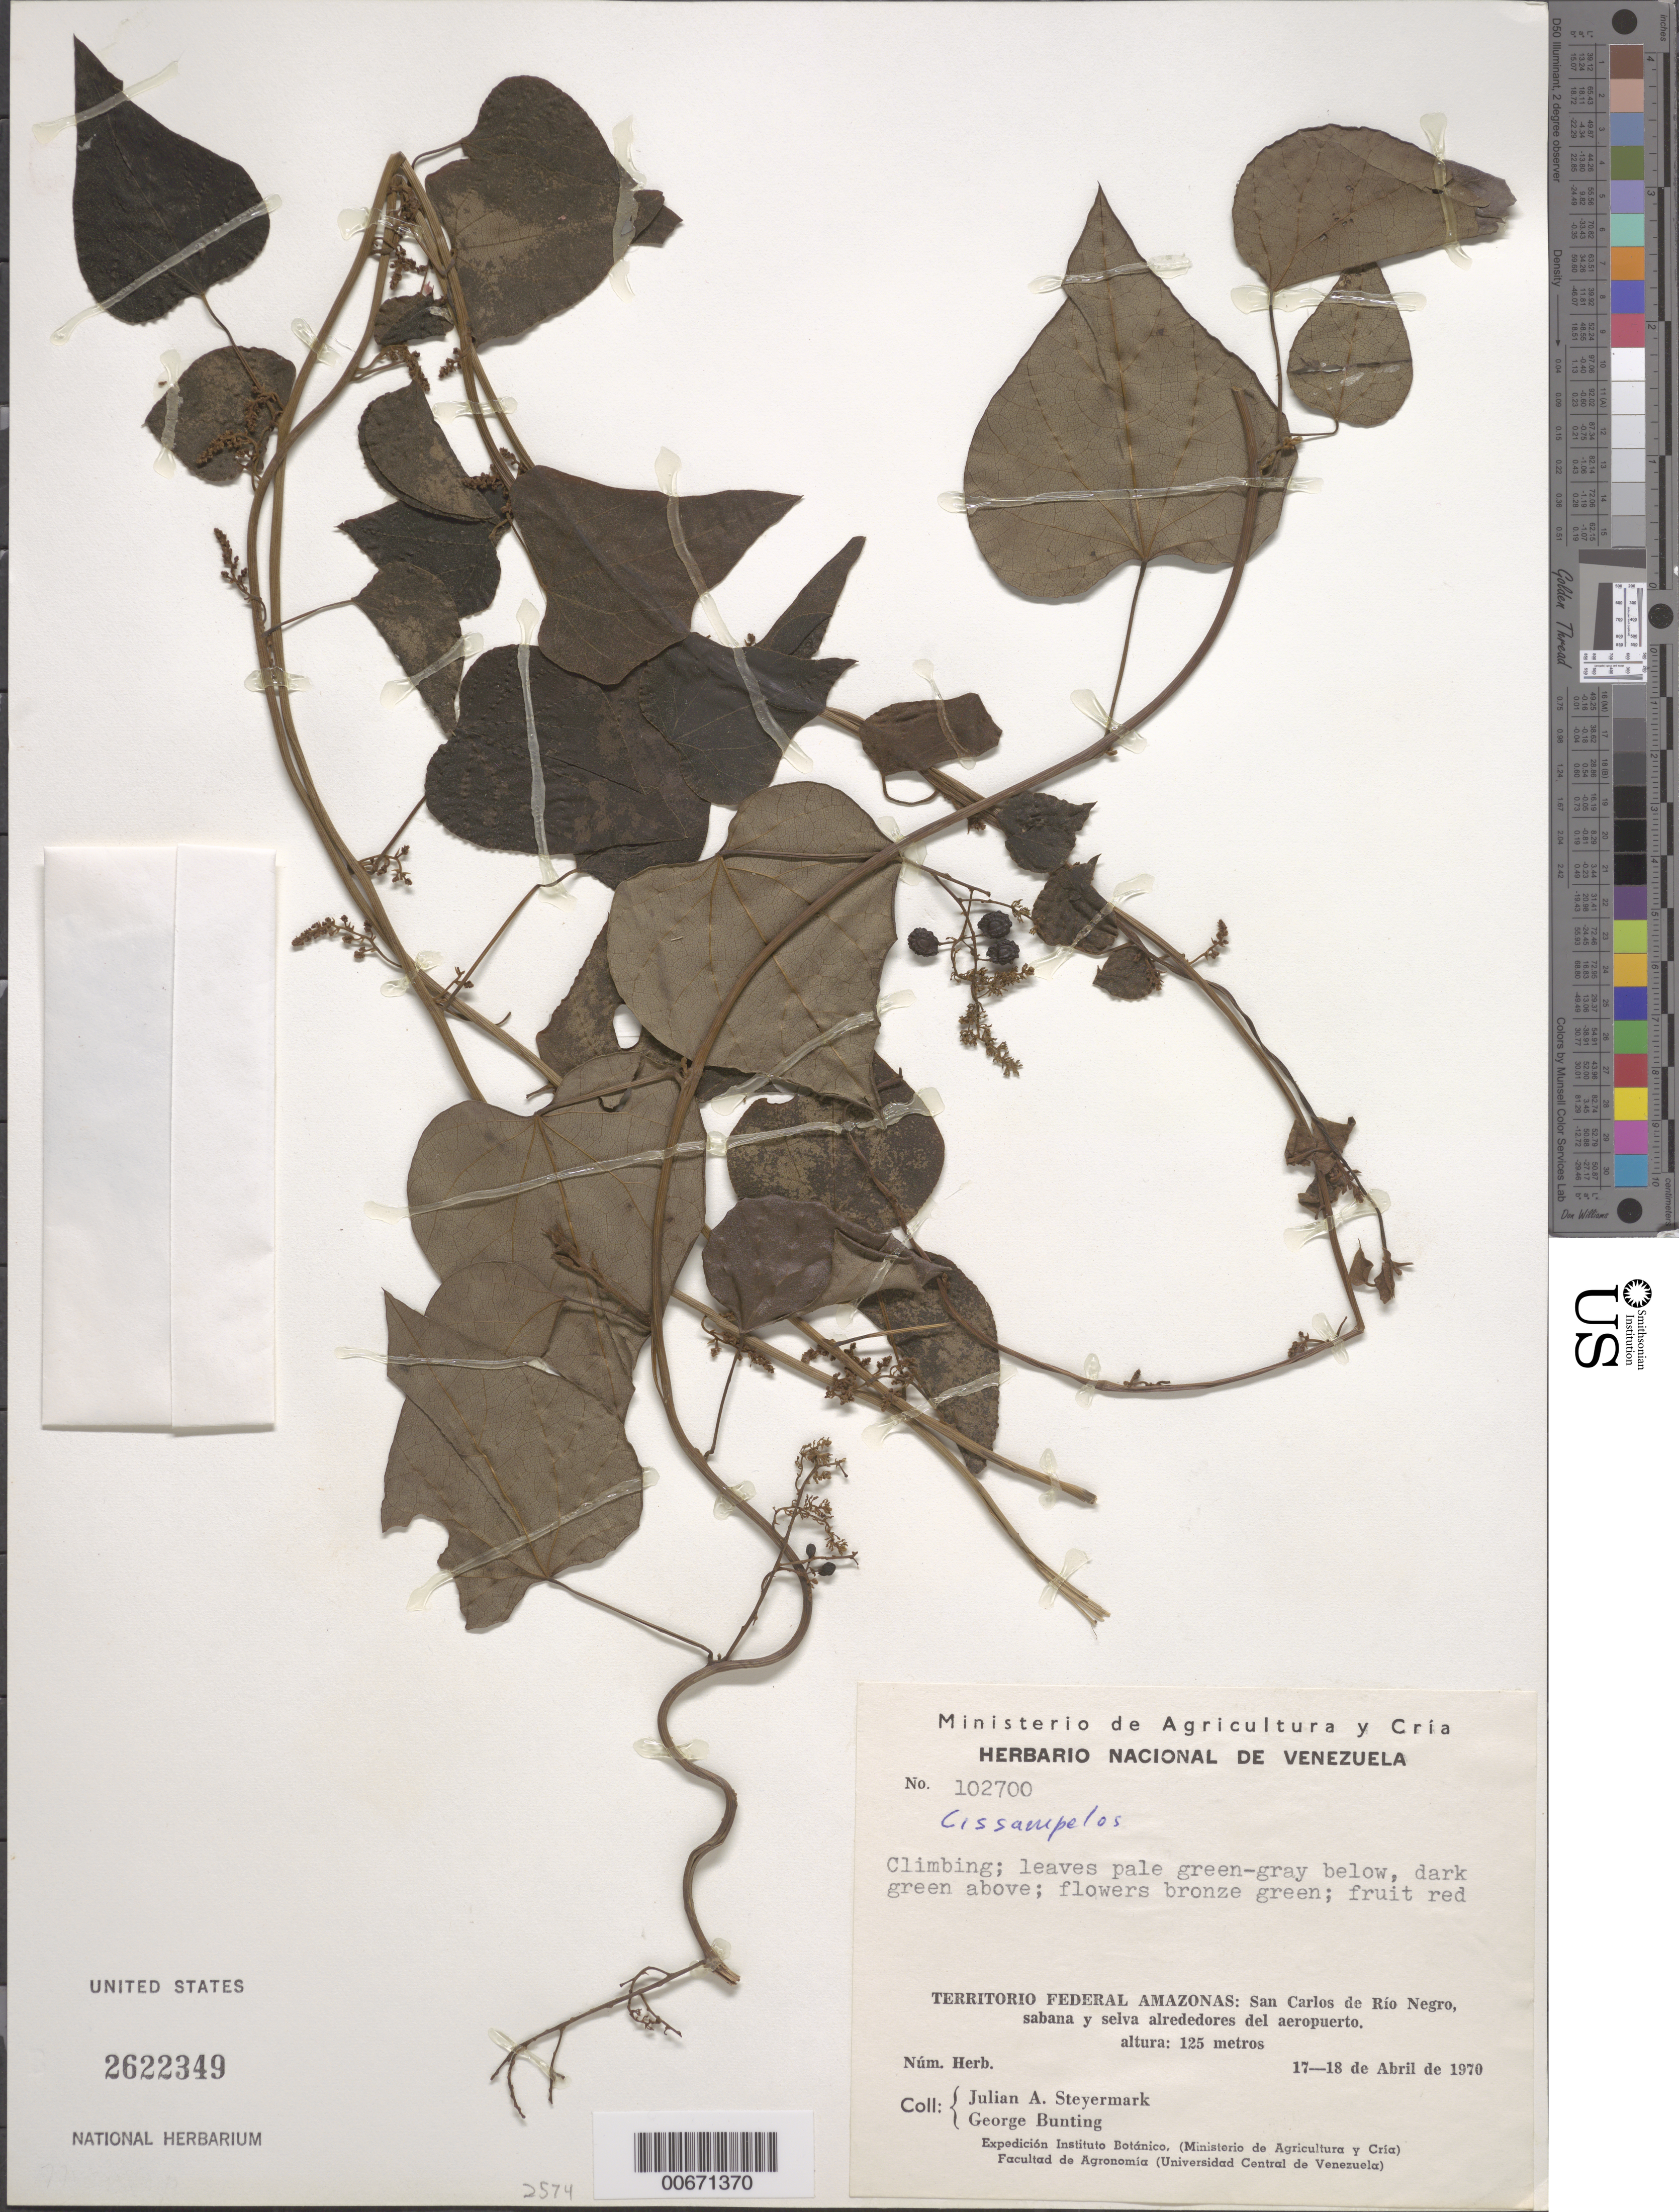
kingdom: Plantae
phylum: Tracheophyta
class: Magnoliopsida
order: Ranunculales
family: Menispermaceae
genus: Cissampelos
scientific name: Cissampelos sp.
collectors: J. Steyermark & G. S. Bunting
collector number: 102700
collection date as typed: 17-Apr-70 to 18-Apr-70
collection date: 1970-04-17/1970-04-18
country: Venezuela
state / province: Amazonas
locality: San Carlos de Río Negro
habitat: Savanna and forest, outskirts of airport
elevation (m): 125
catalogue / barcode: US 2622349